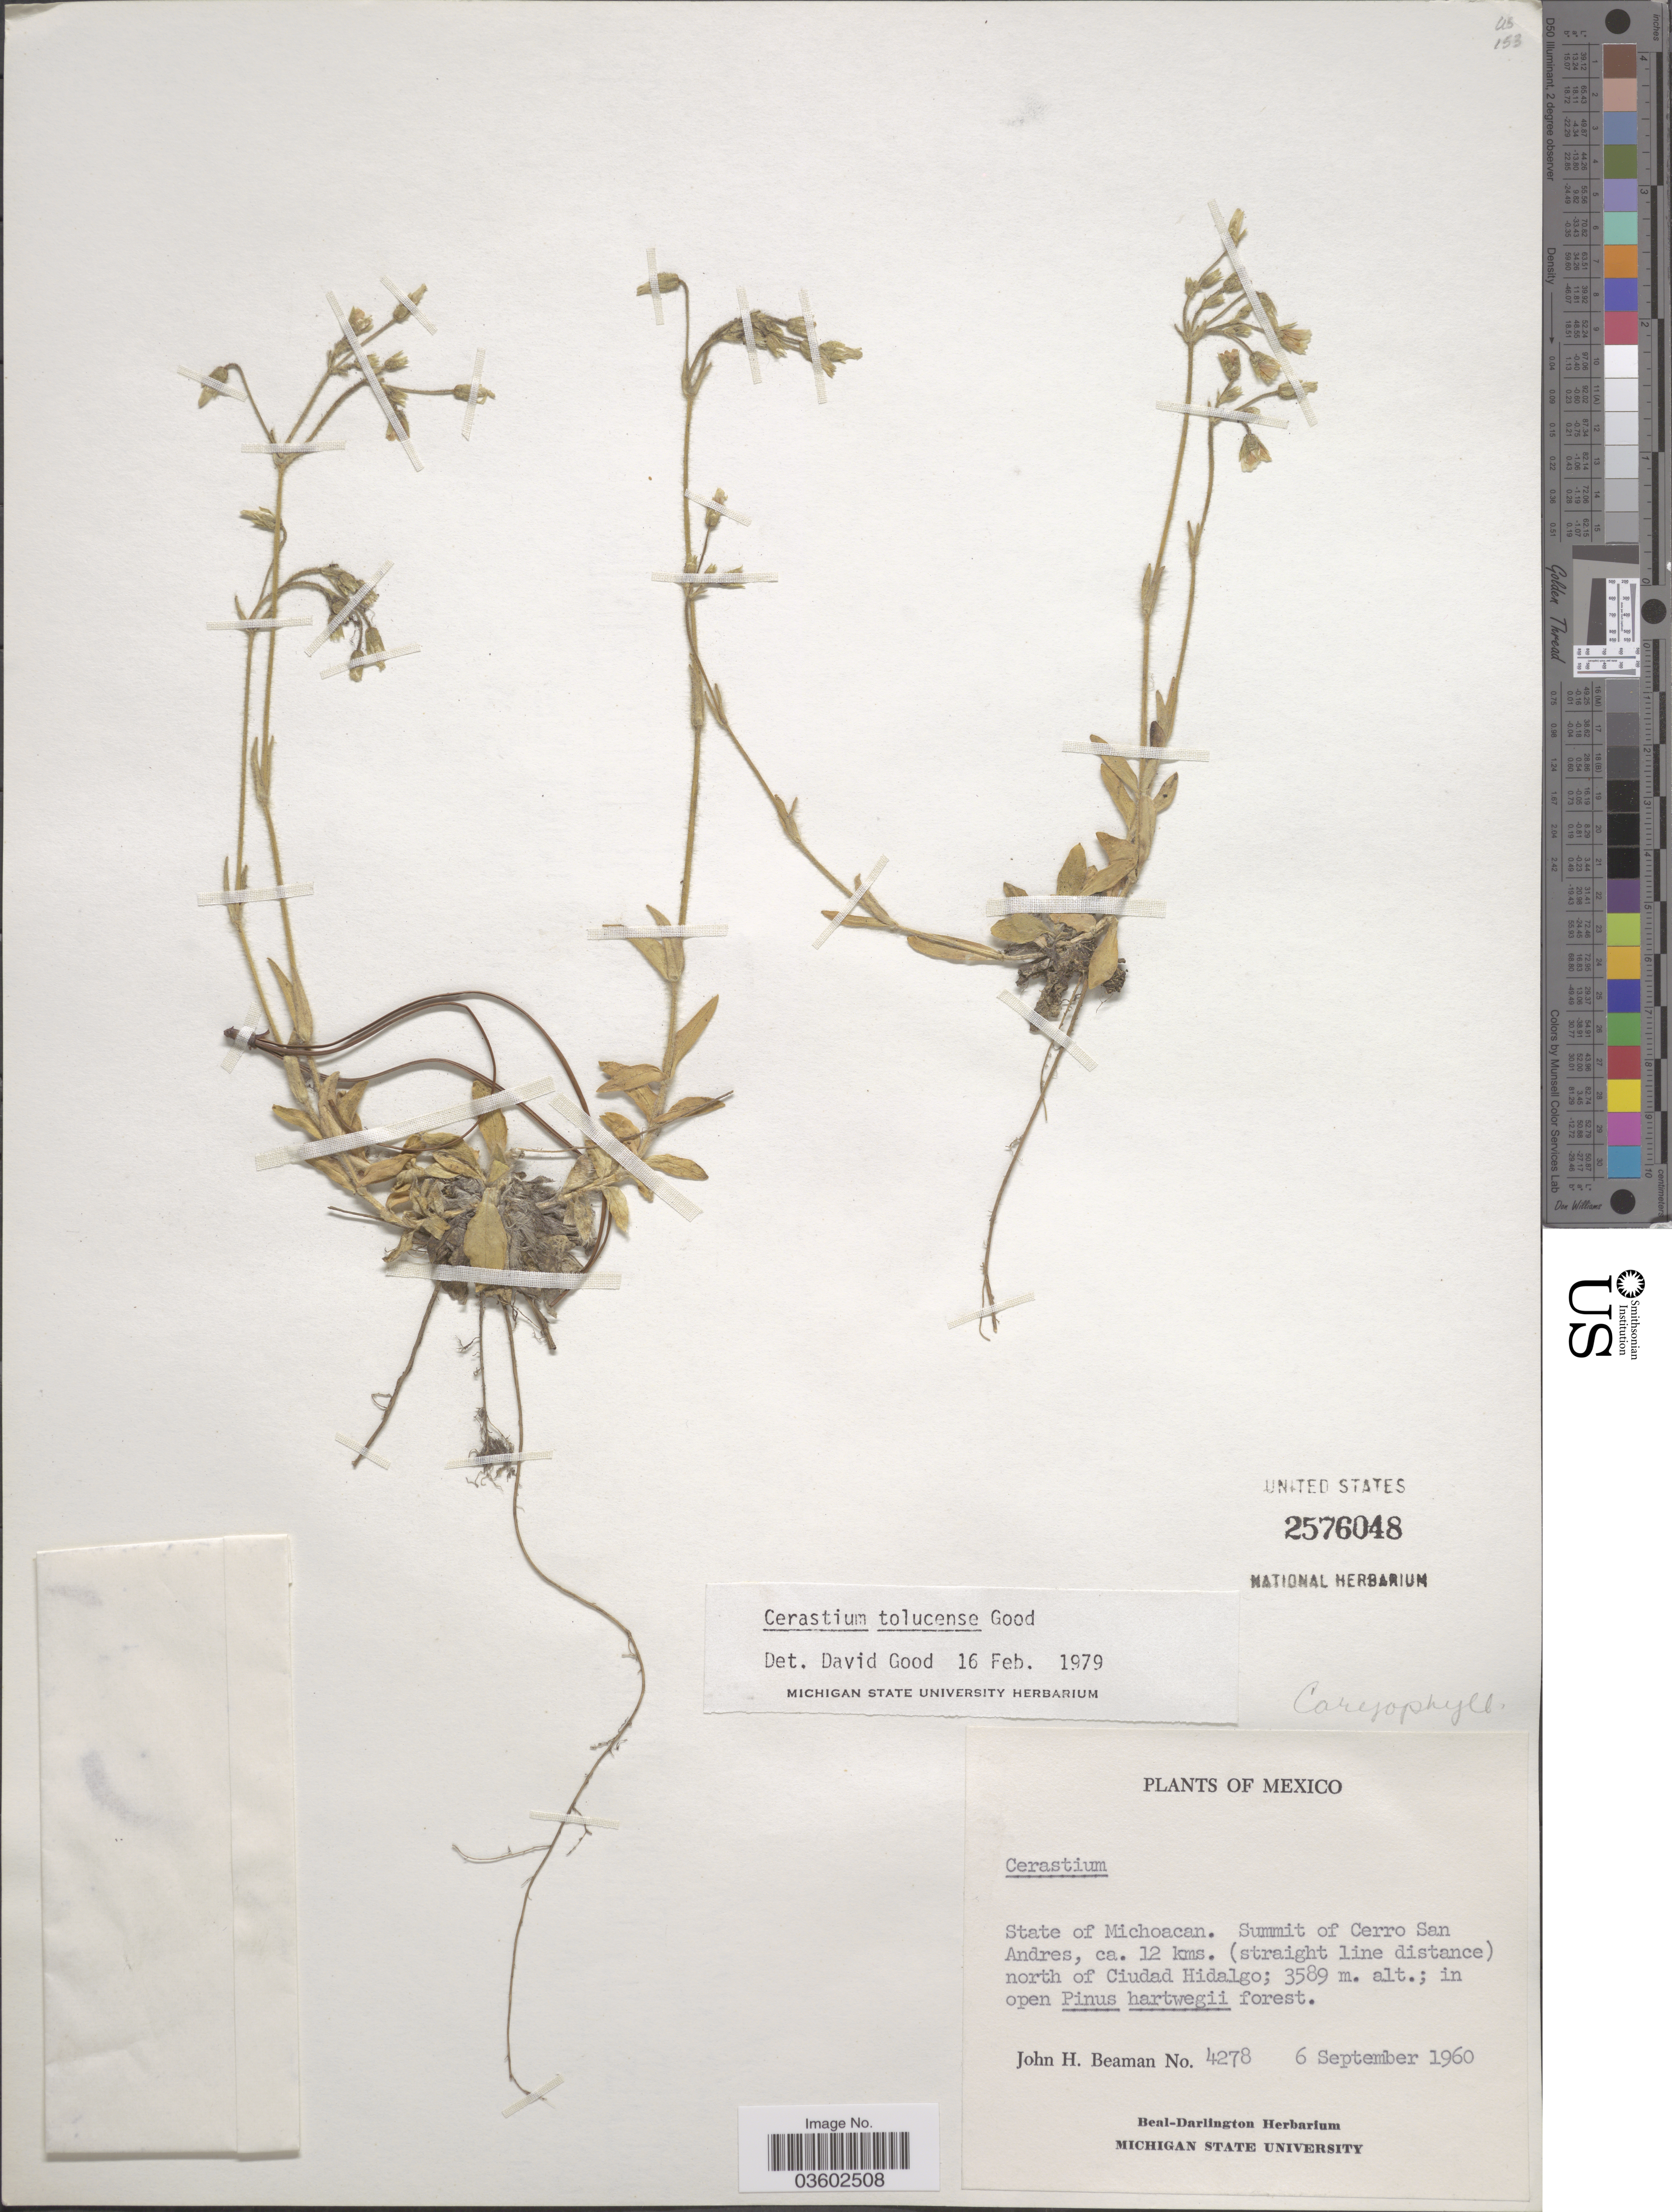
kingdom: Plantae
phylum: Tracheophyta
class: Magnoliopsida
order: Caryophyllales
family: Caryophyllaceae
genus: Cerastium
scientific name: Cerastium tolucense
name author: D.A. Good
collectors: J. H. Beaman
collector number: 4278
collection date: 1960-09-06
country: Mexico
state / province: Michoacán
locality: Summit of Cerro San Andres, ca. 12 kms. (straight line distance) north of Ciudad Hidalgo.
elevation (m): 3589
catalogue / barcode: US 2576048